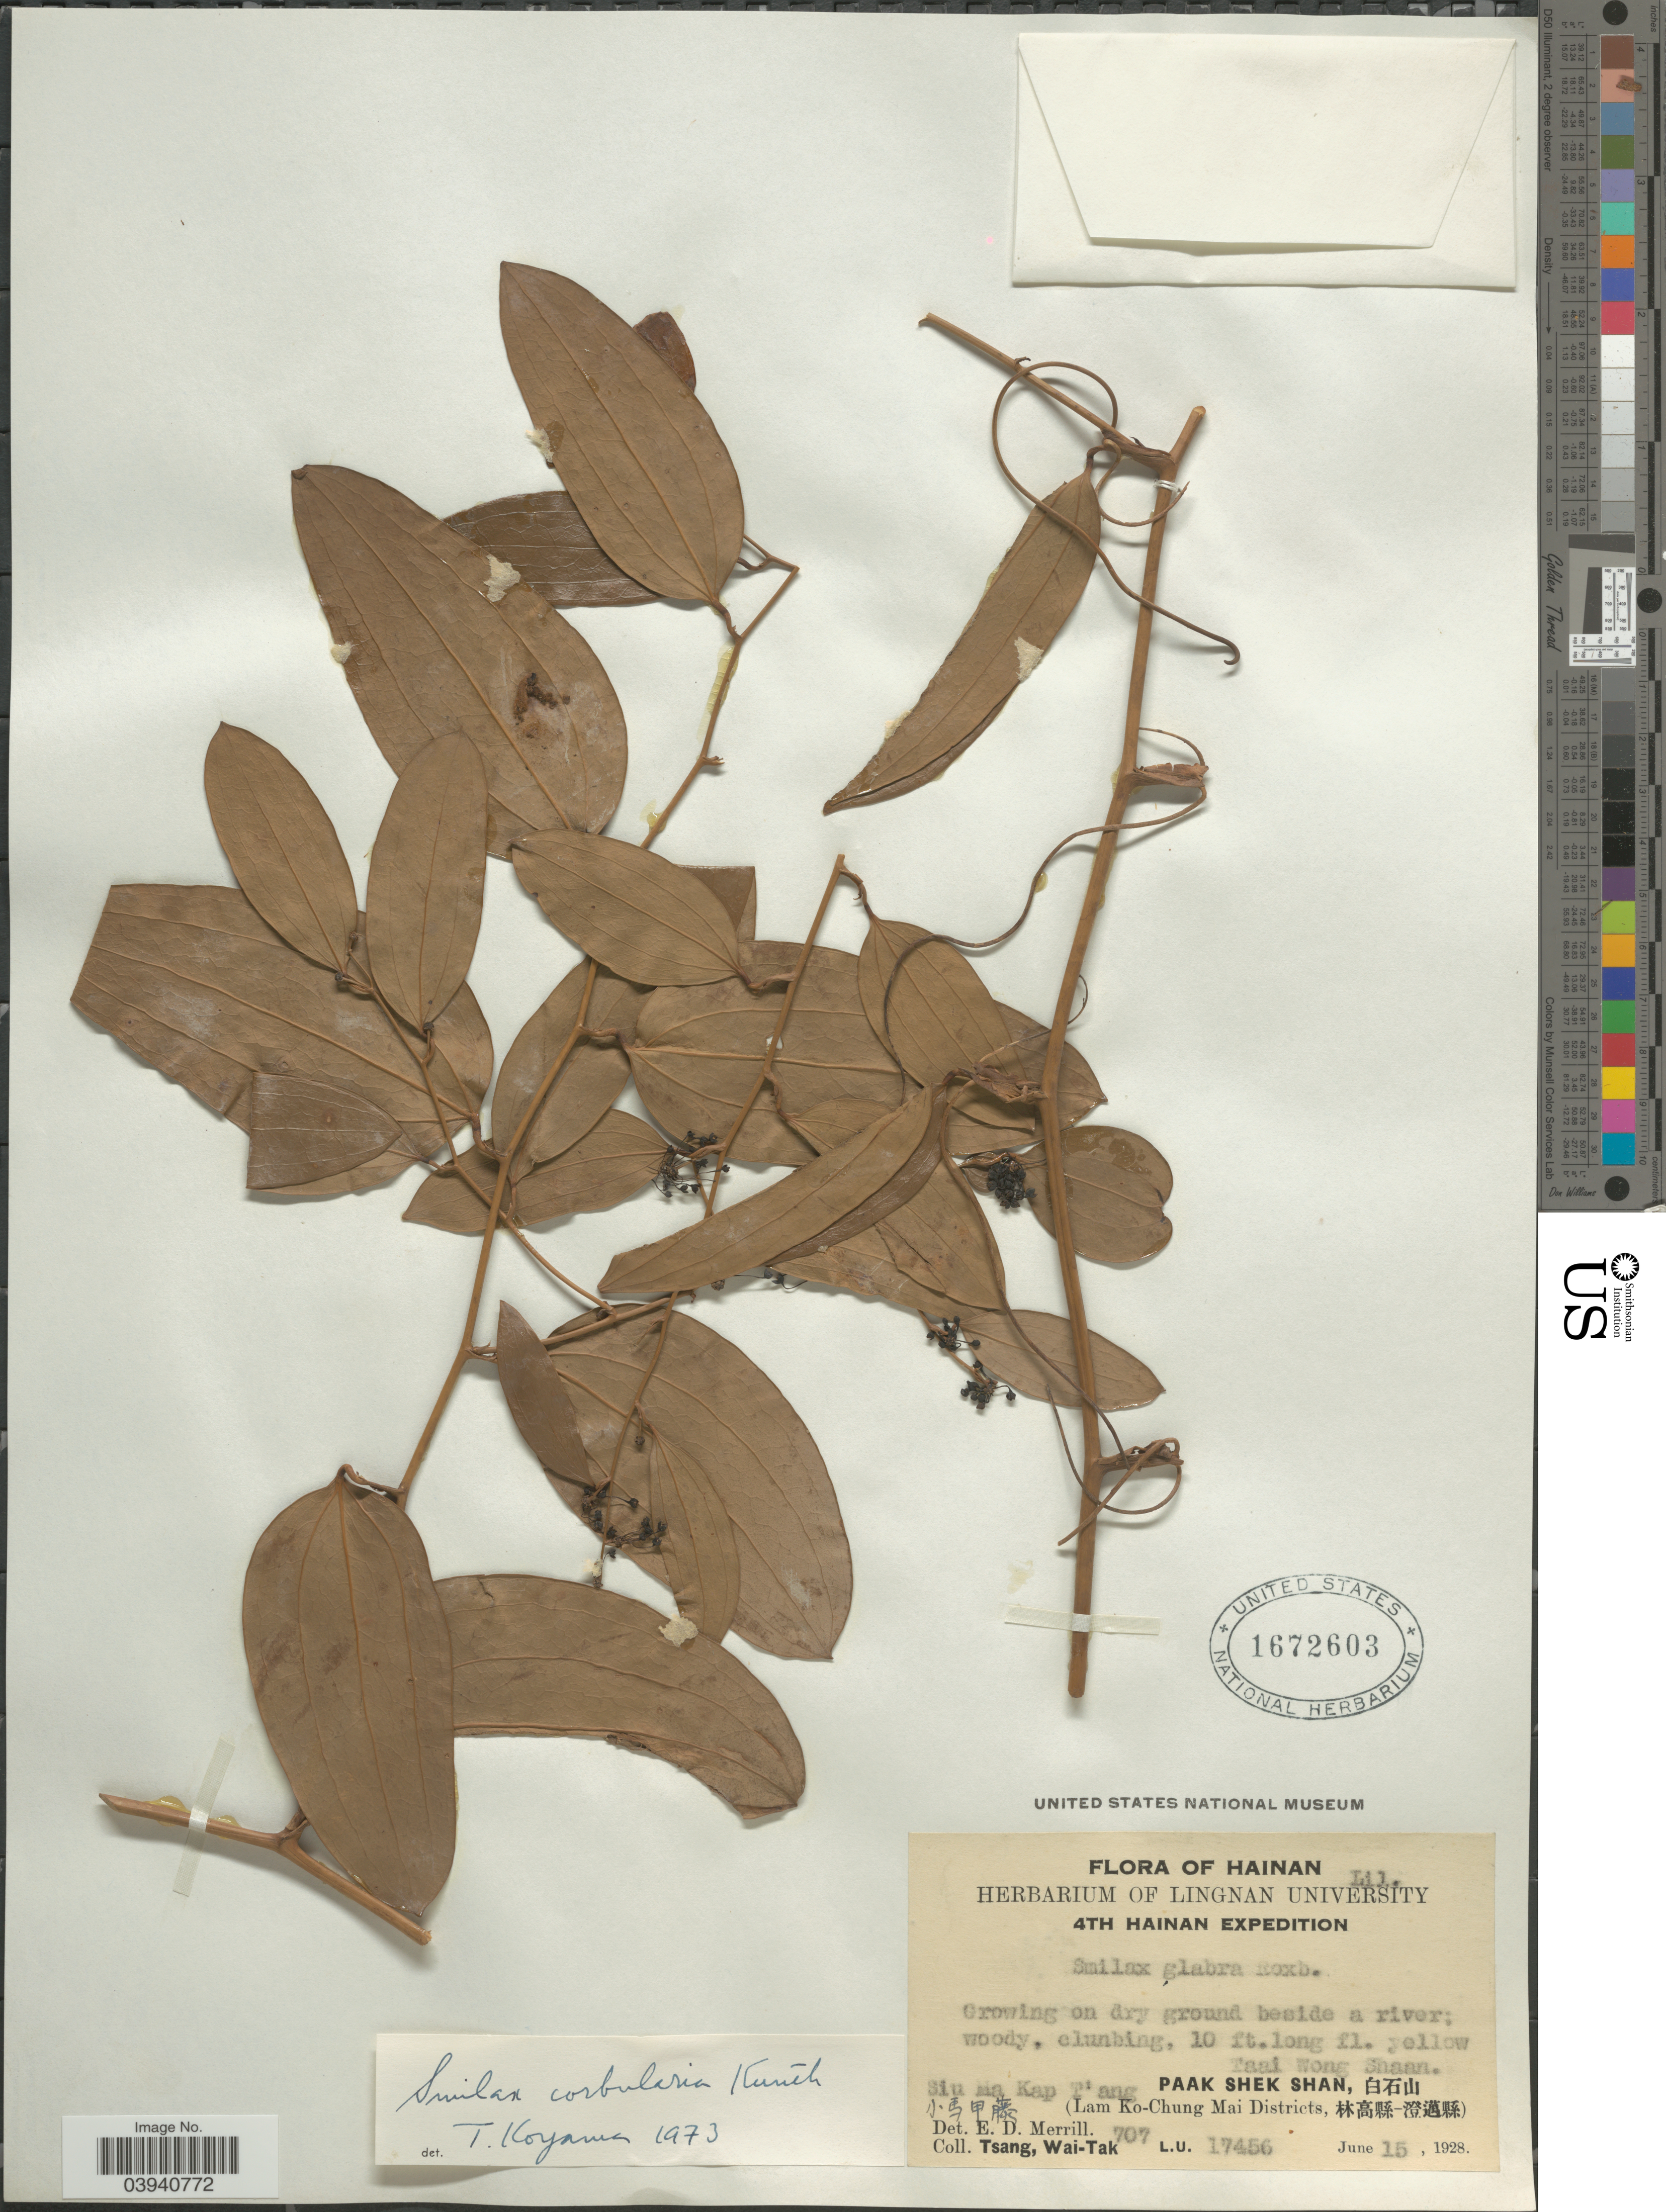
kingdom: Plantae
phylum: Tracheophyta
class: Liliopsida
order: Liliales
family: Smilacaceae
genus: Smilax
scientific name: Smilax glabra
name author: Roxb.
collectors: W. T. Tsang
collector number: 707L.U.17456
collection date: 1928-06-15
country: China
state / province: Hainan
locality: Siu Ma' Kap T'ang. Paak Shek Shan, (Lam Ko-Chung Mai Districts.)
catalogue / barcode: US 1672603